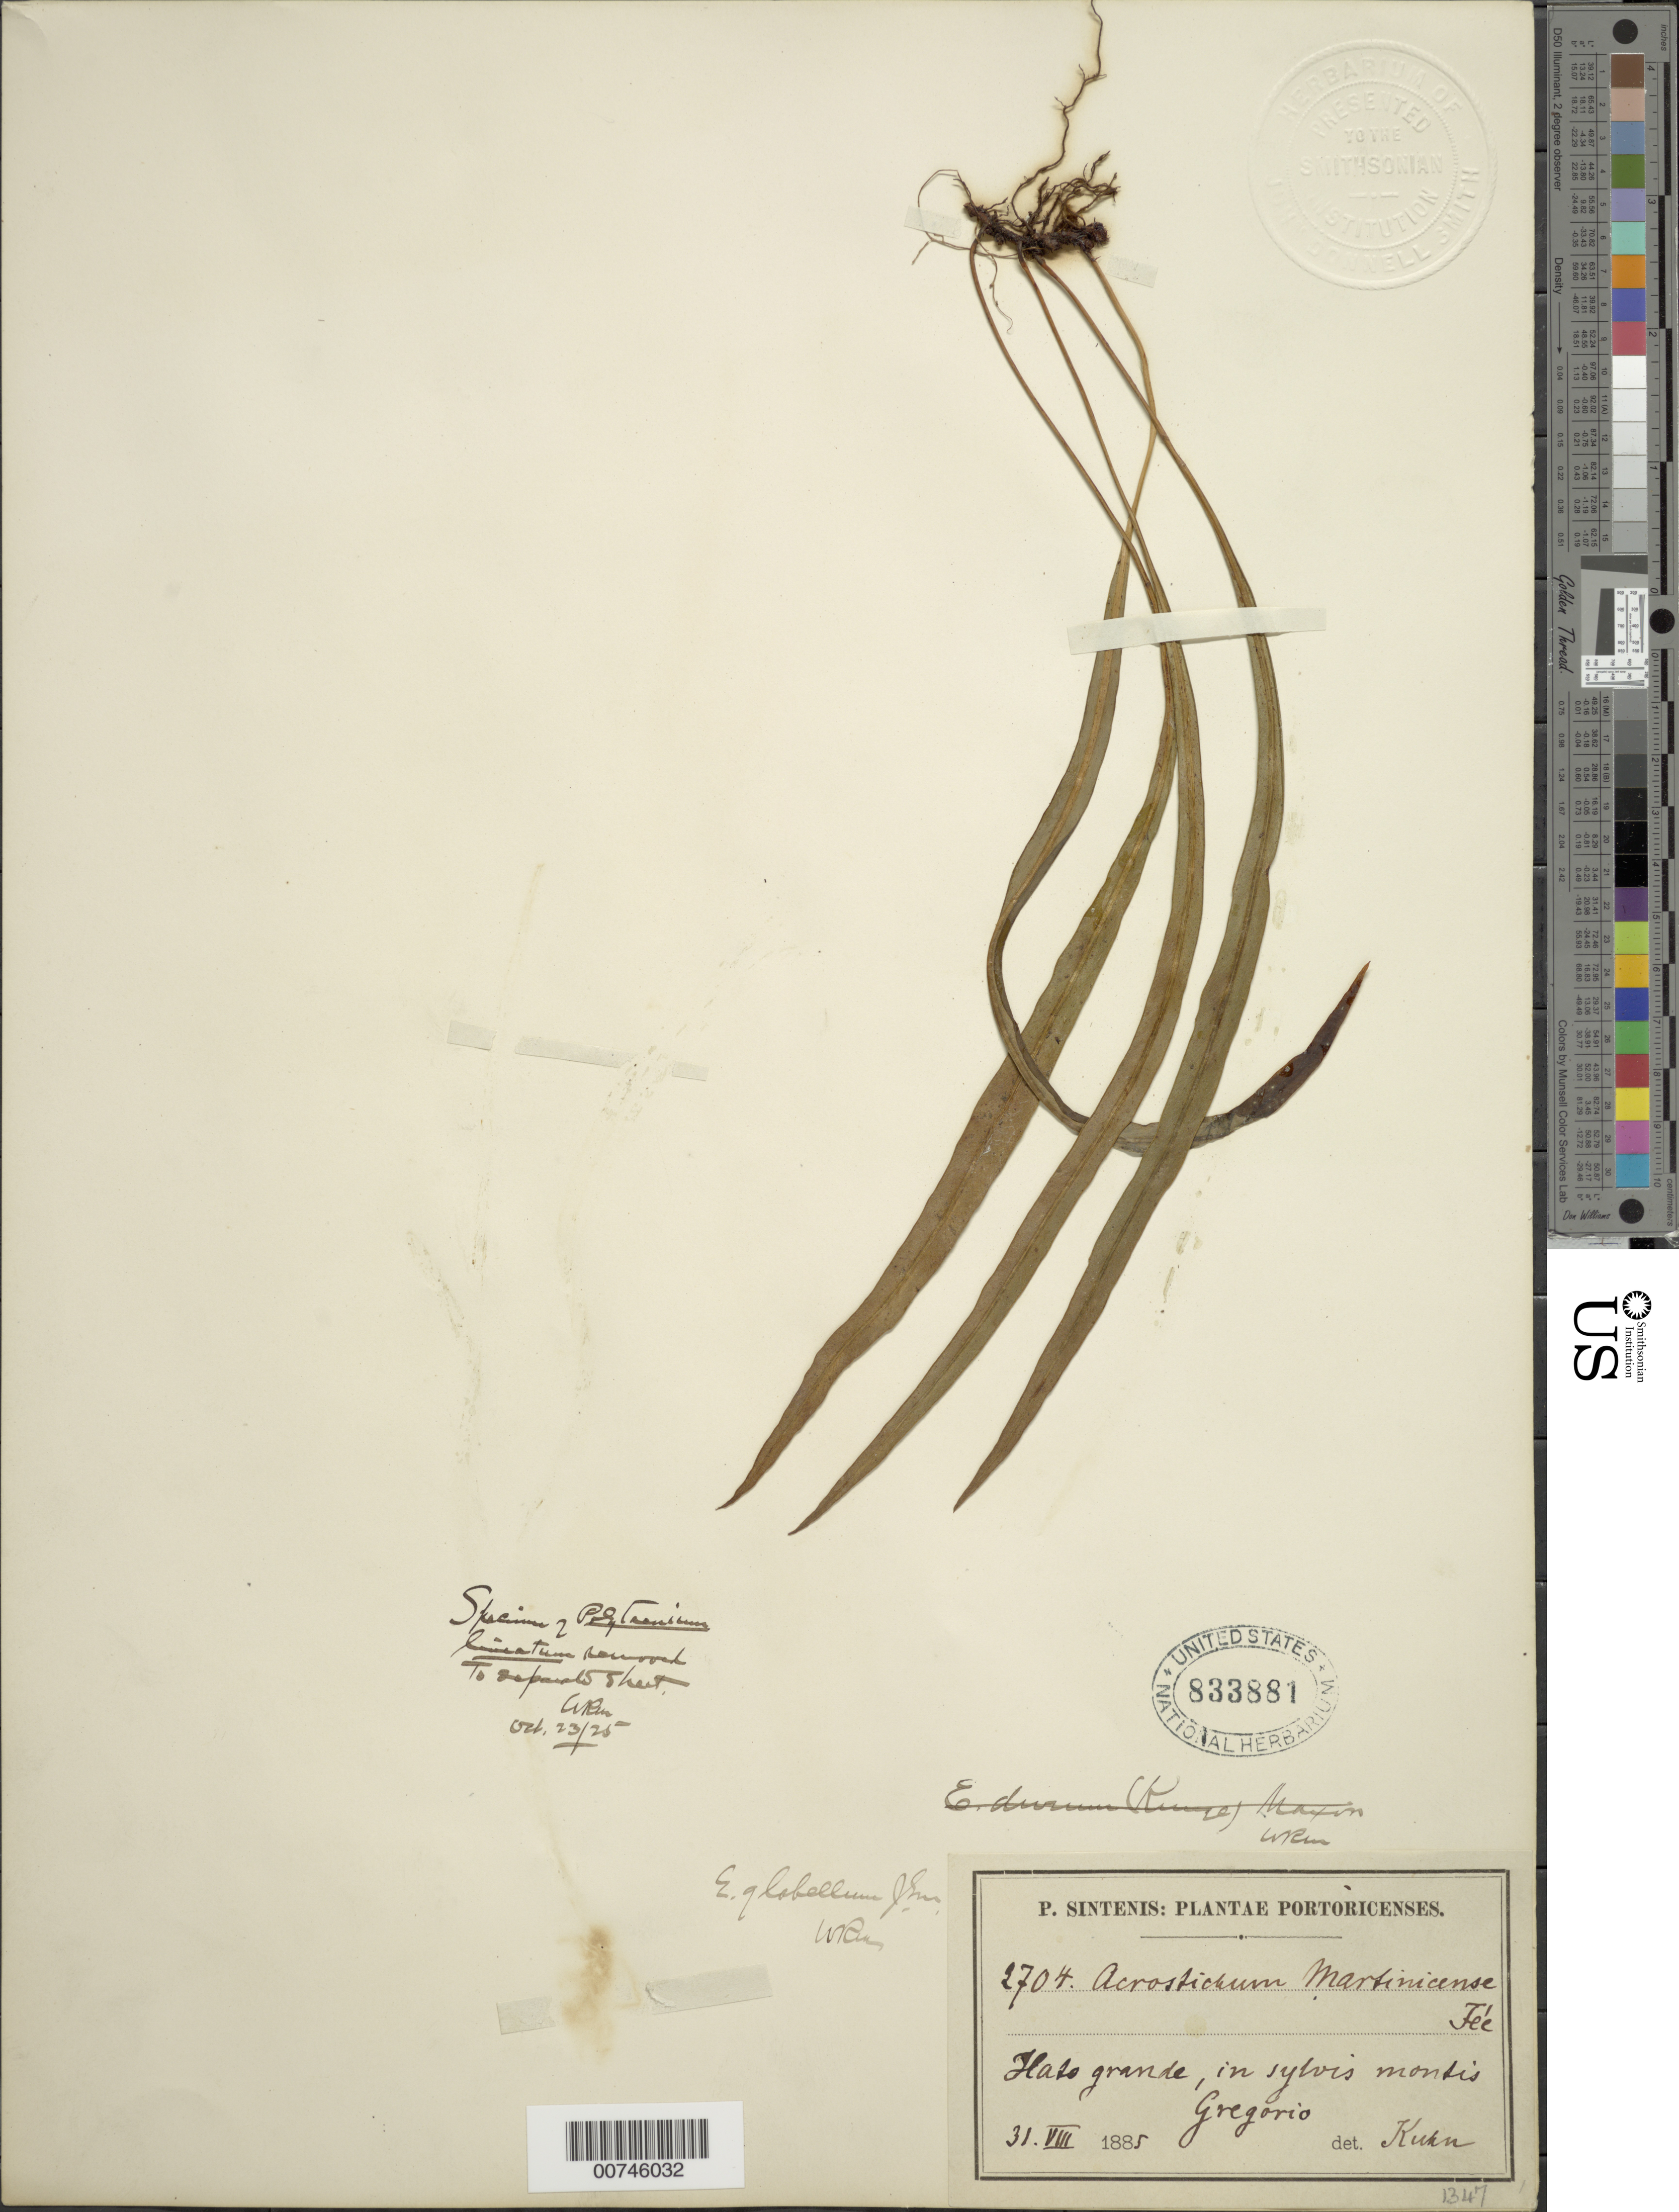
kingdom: Plantae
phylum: Tracheophyta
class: Polypodiopsida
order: Polypodiales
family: Dryopteridaceae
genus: Elaphoglossum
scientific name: Elaphoglossum glabellum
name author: J. Sm.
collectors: P. Sintenis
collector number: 2704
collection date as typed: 31 Aug 1885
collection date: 1885-08-31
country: Puerto Rico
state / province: Río Grande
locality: Hato Grande, in Monte Gregorio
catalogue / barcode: US 833881